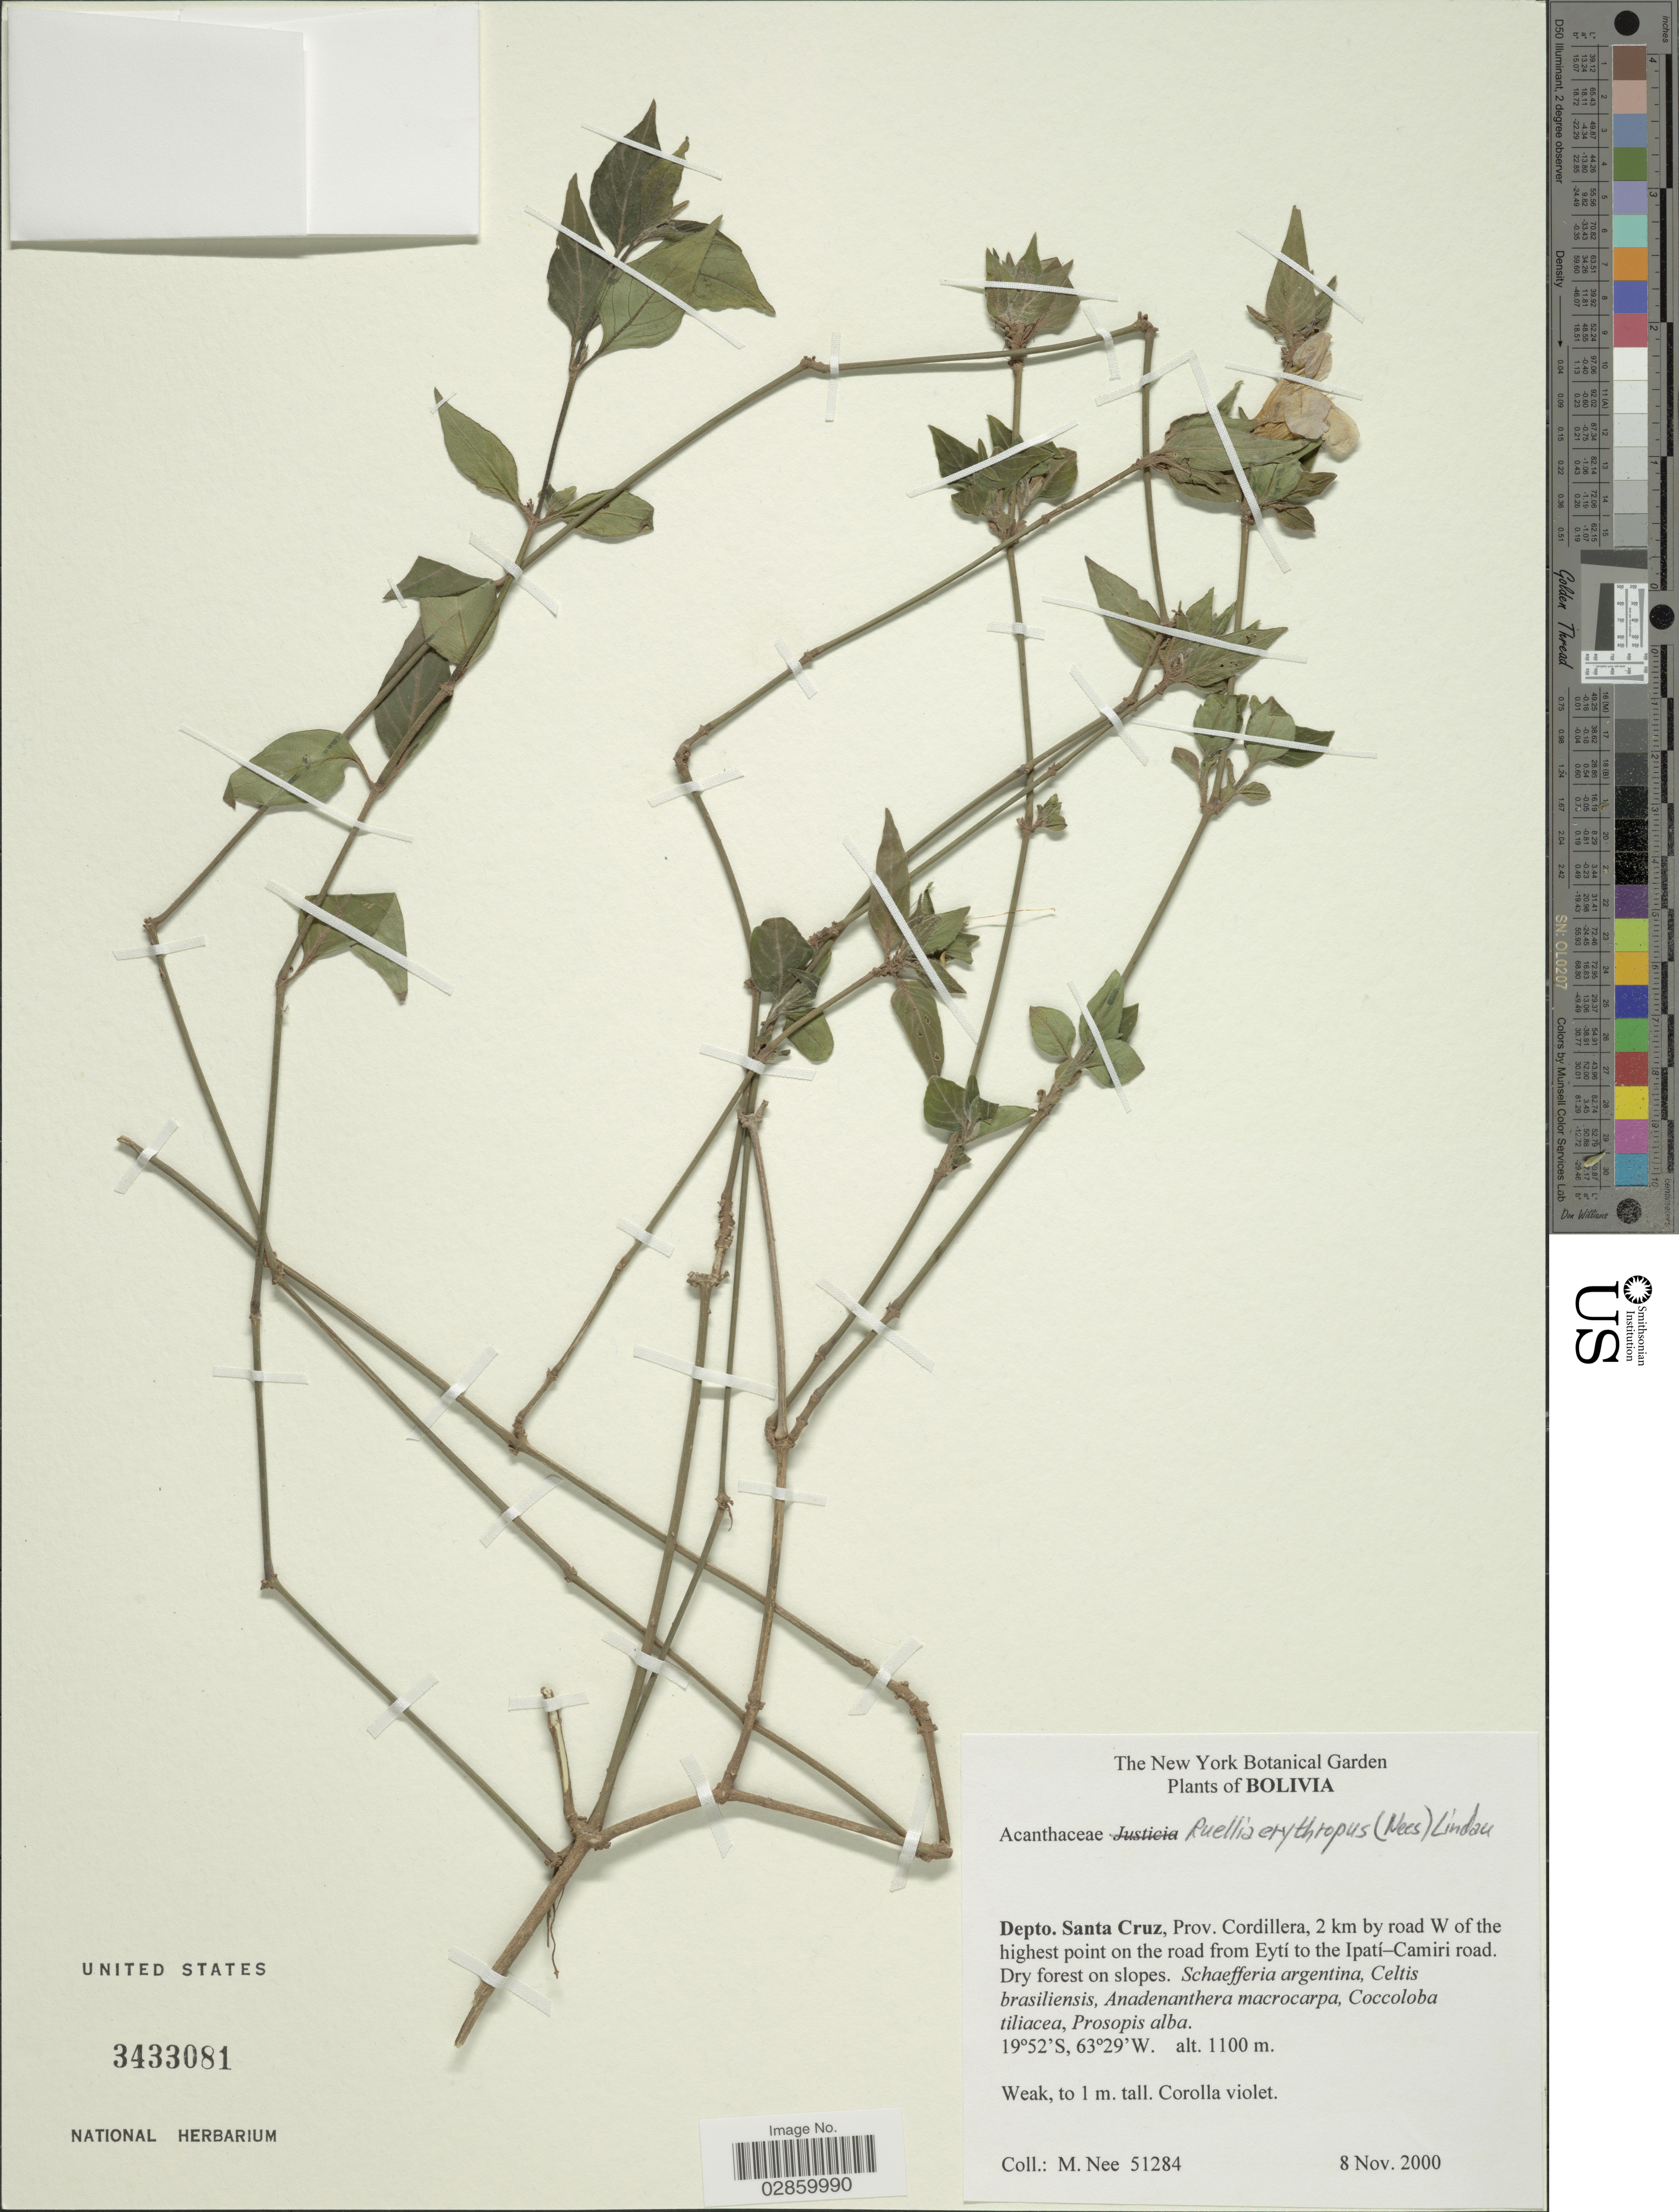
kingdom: Plantae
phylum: Tracheophyta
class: Magnoliopsida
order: Lamiales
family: Acanthaceae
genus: Ruellia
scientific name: Ruellia erythropus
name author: (Nees) Lindau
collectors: M. Nee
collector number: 51284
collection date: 2000-11-08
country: Bolivia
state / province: Santa Cruz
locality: Prov. Cordillera, 2 km by road W of the highest point on the road from Eytí to the Ipatí-Camiri road. Depto. Santa Cruz.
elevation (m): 1100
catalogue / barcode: US 3433081